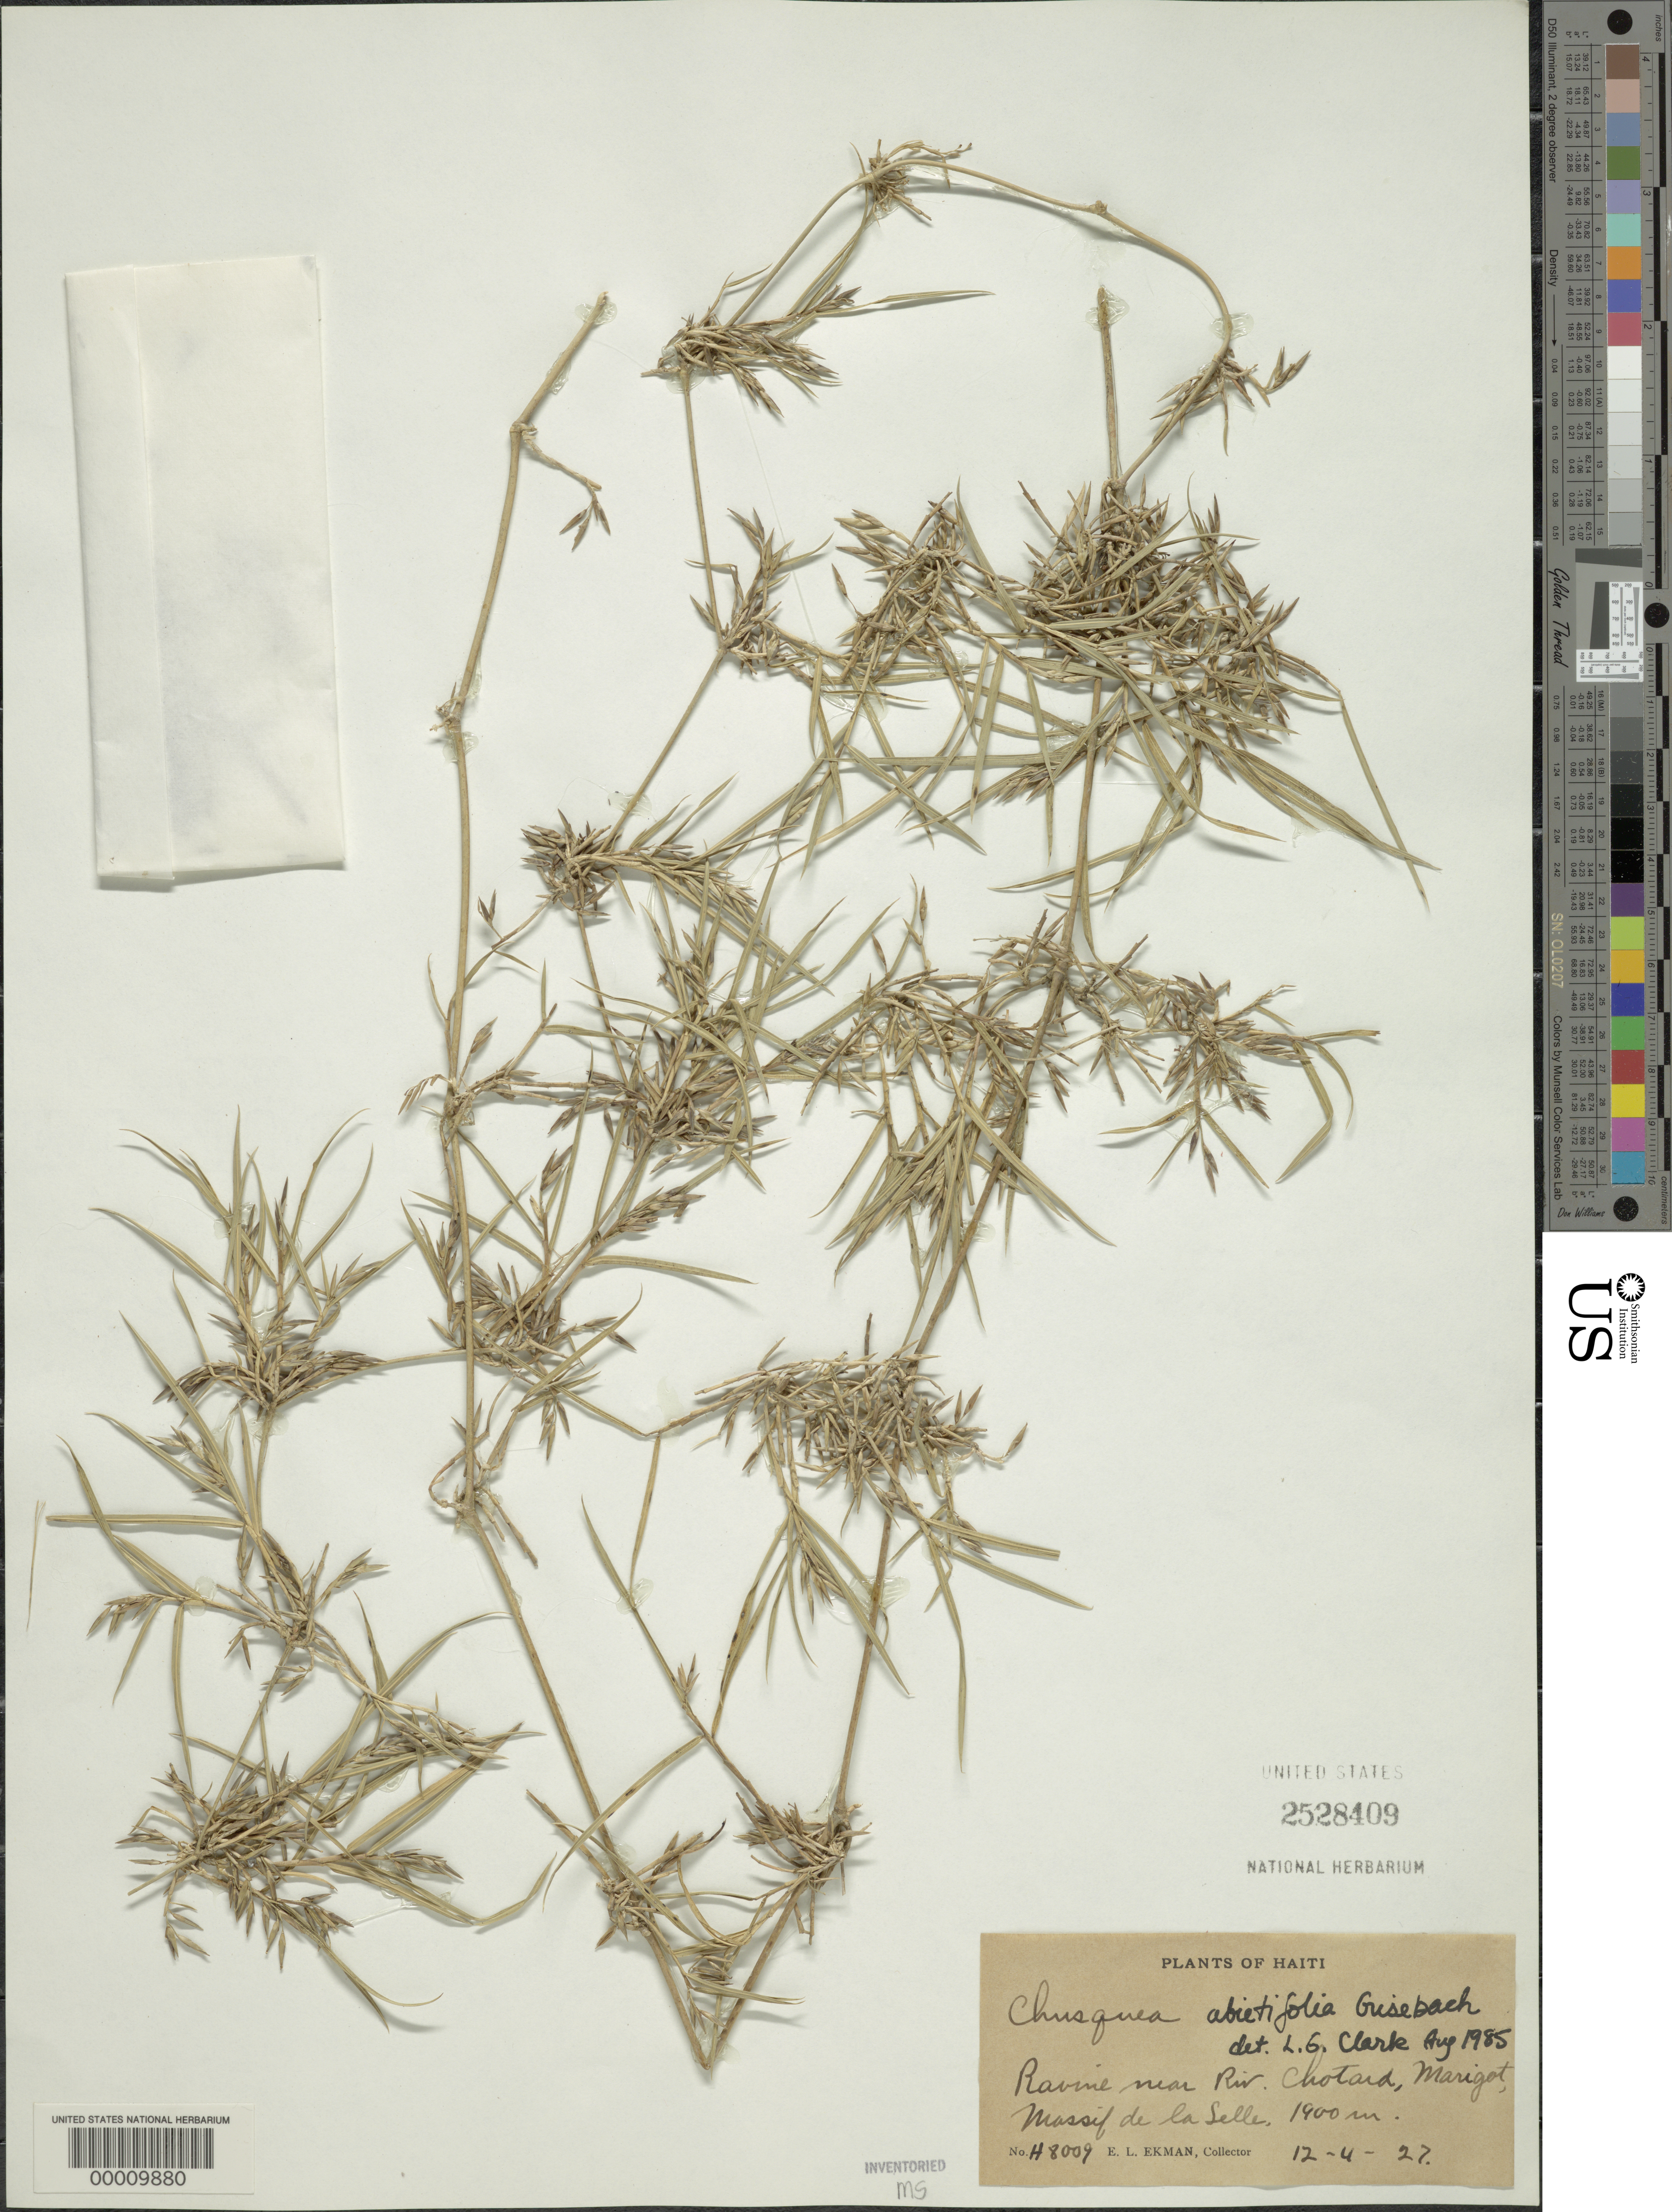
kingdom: Plantae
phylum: Tracheophyta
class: Liliopsida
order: Poales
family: Poaceae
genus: Chusquea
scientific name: Chusquea abietifolia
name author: Griseb.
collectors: J. J. Jiménez Almonte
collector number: H 8009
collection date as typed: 12 Apr 1927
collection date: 1927-04-12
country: Haiti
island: Hispaniola Island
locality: Ravine near riv. chotard, marigot, massif de la selle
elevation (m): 1900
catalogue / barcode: US 2528409